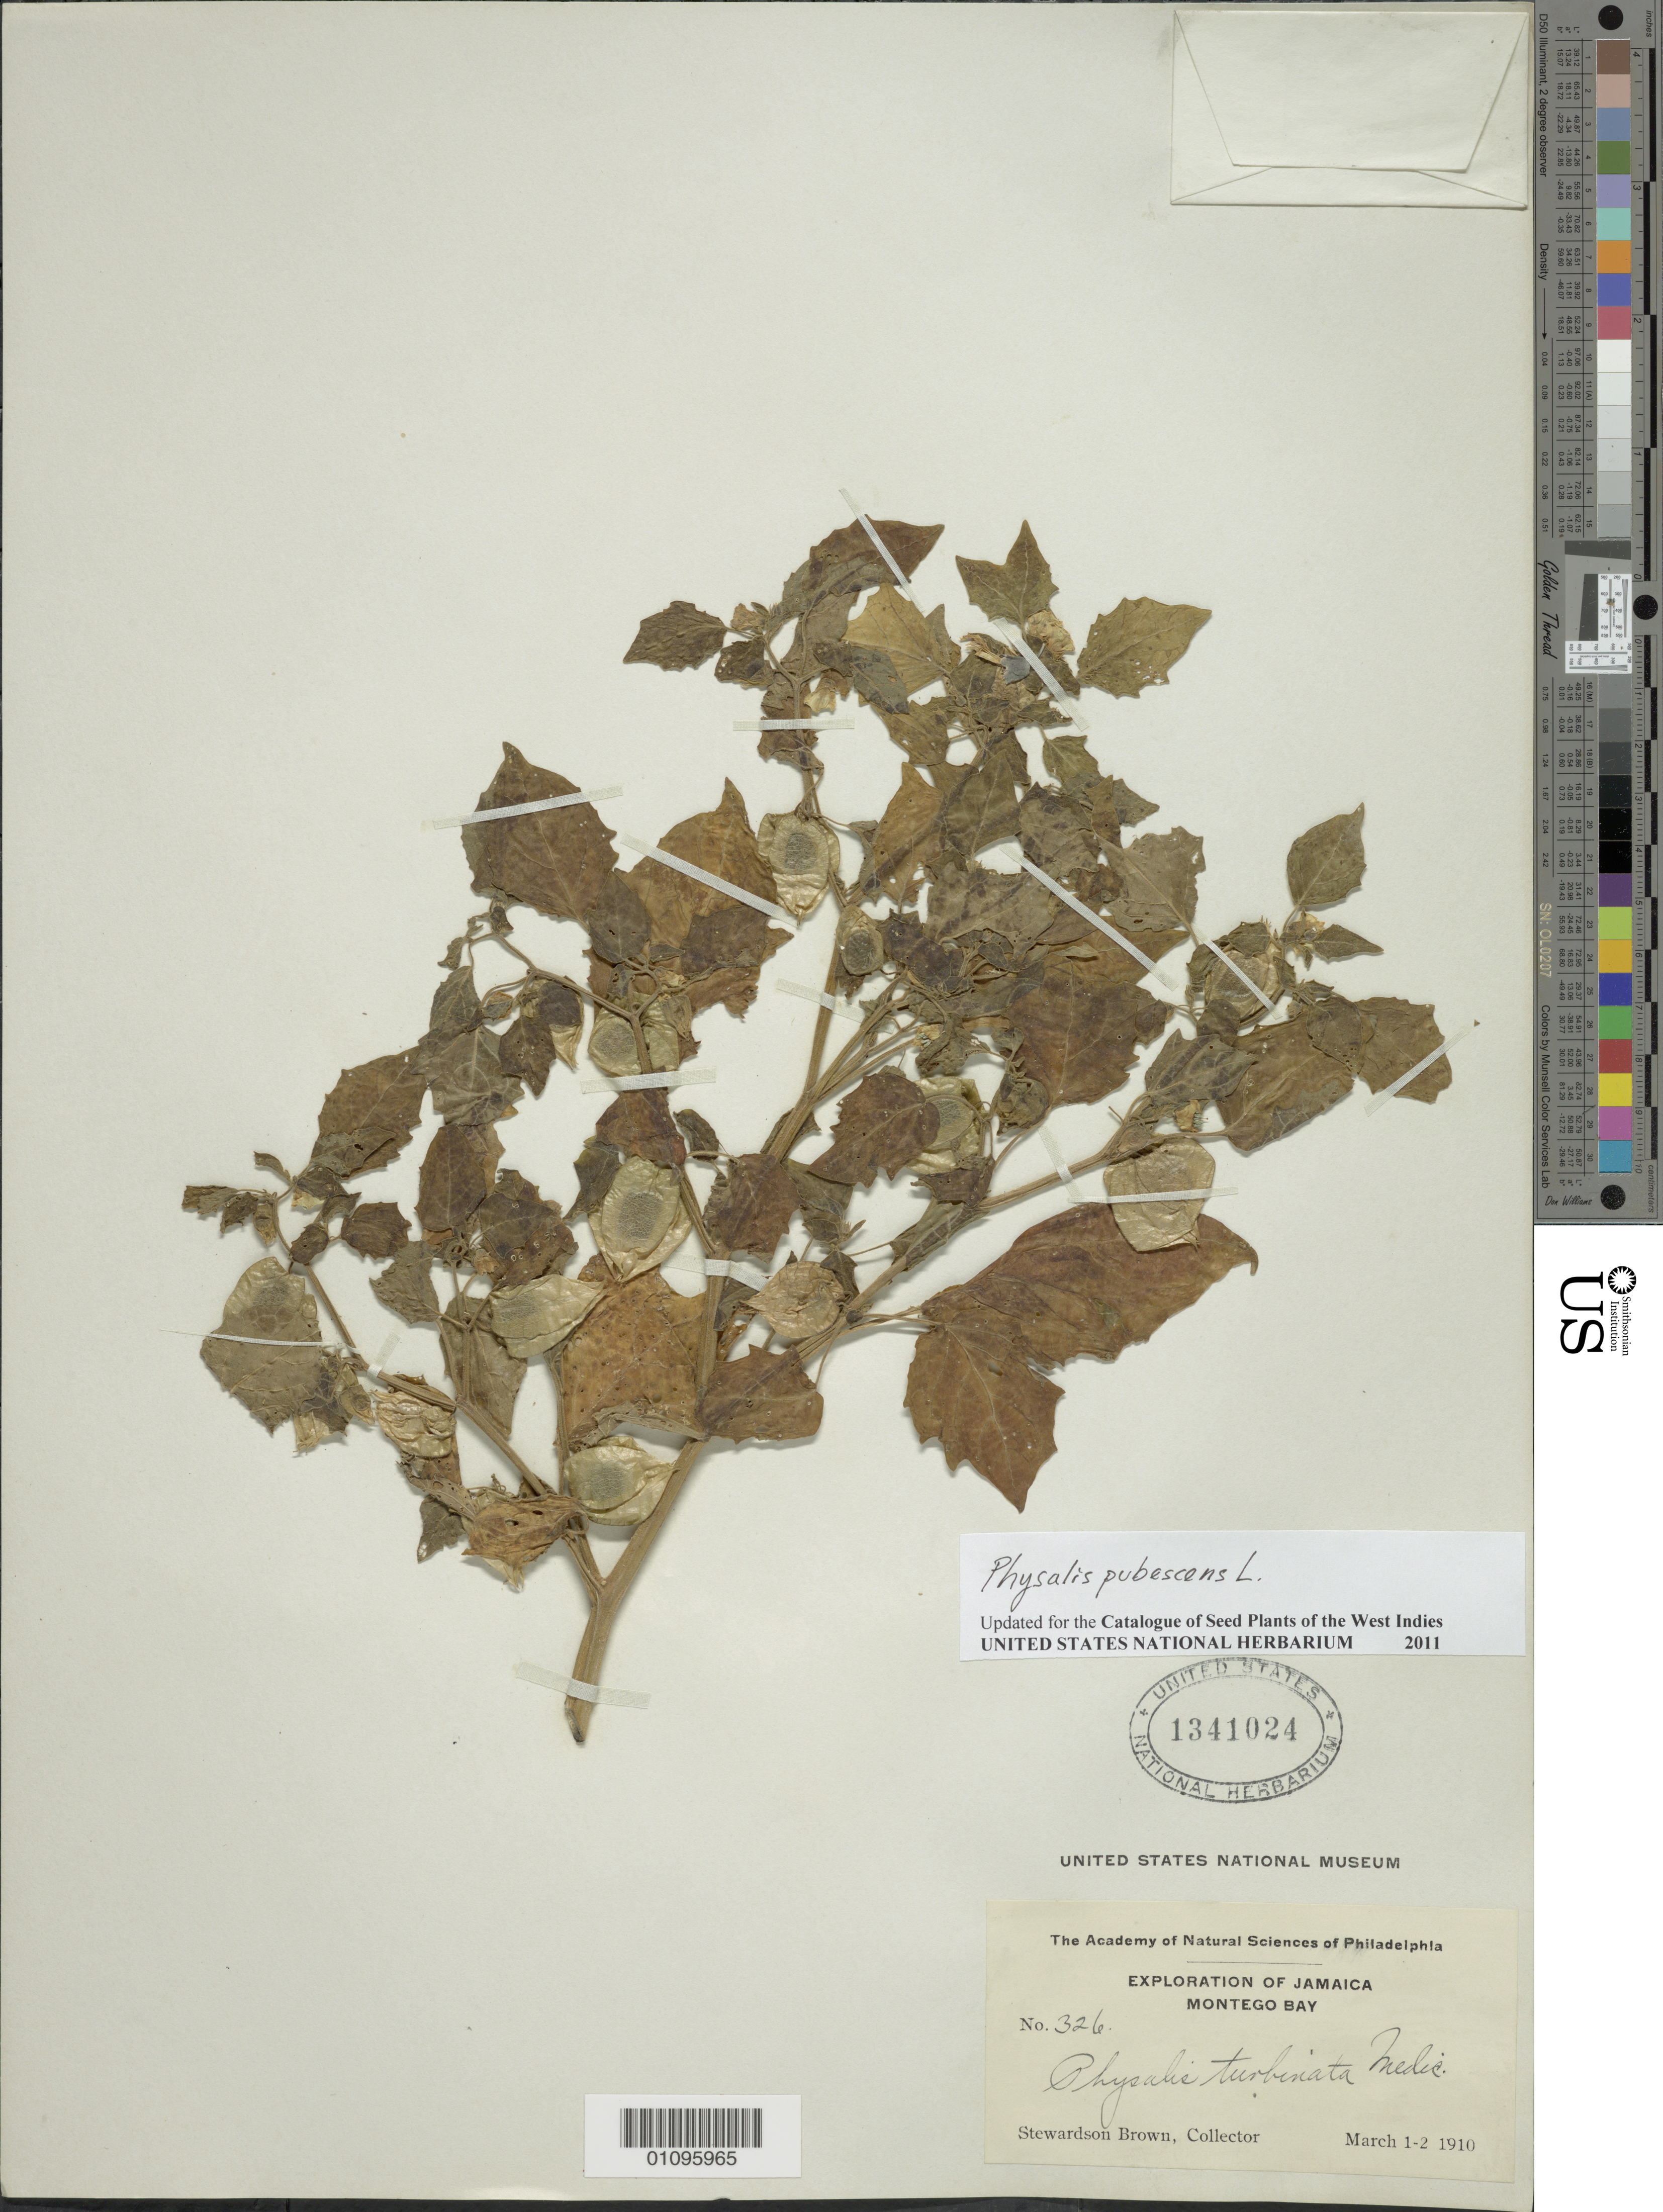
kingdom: Plantae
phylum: Tracheophyta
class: Magnoliopsida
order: Solanales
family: Solanaceae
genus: Physalis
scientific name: Physalis pubescens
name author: L.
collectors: S. Brown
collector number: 326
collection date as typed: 01 Mar 1910 to 02 Mar 1910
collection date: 1910-03-01/1910-03-02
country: Jamaica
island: Jamaica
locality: Montego Bay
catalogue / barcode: US 1341024